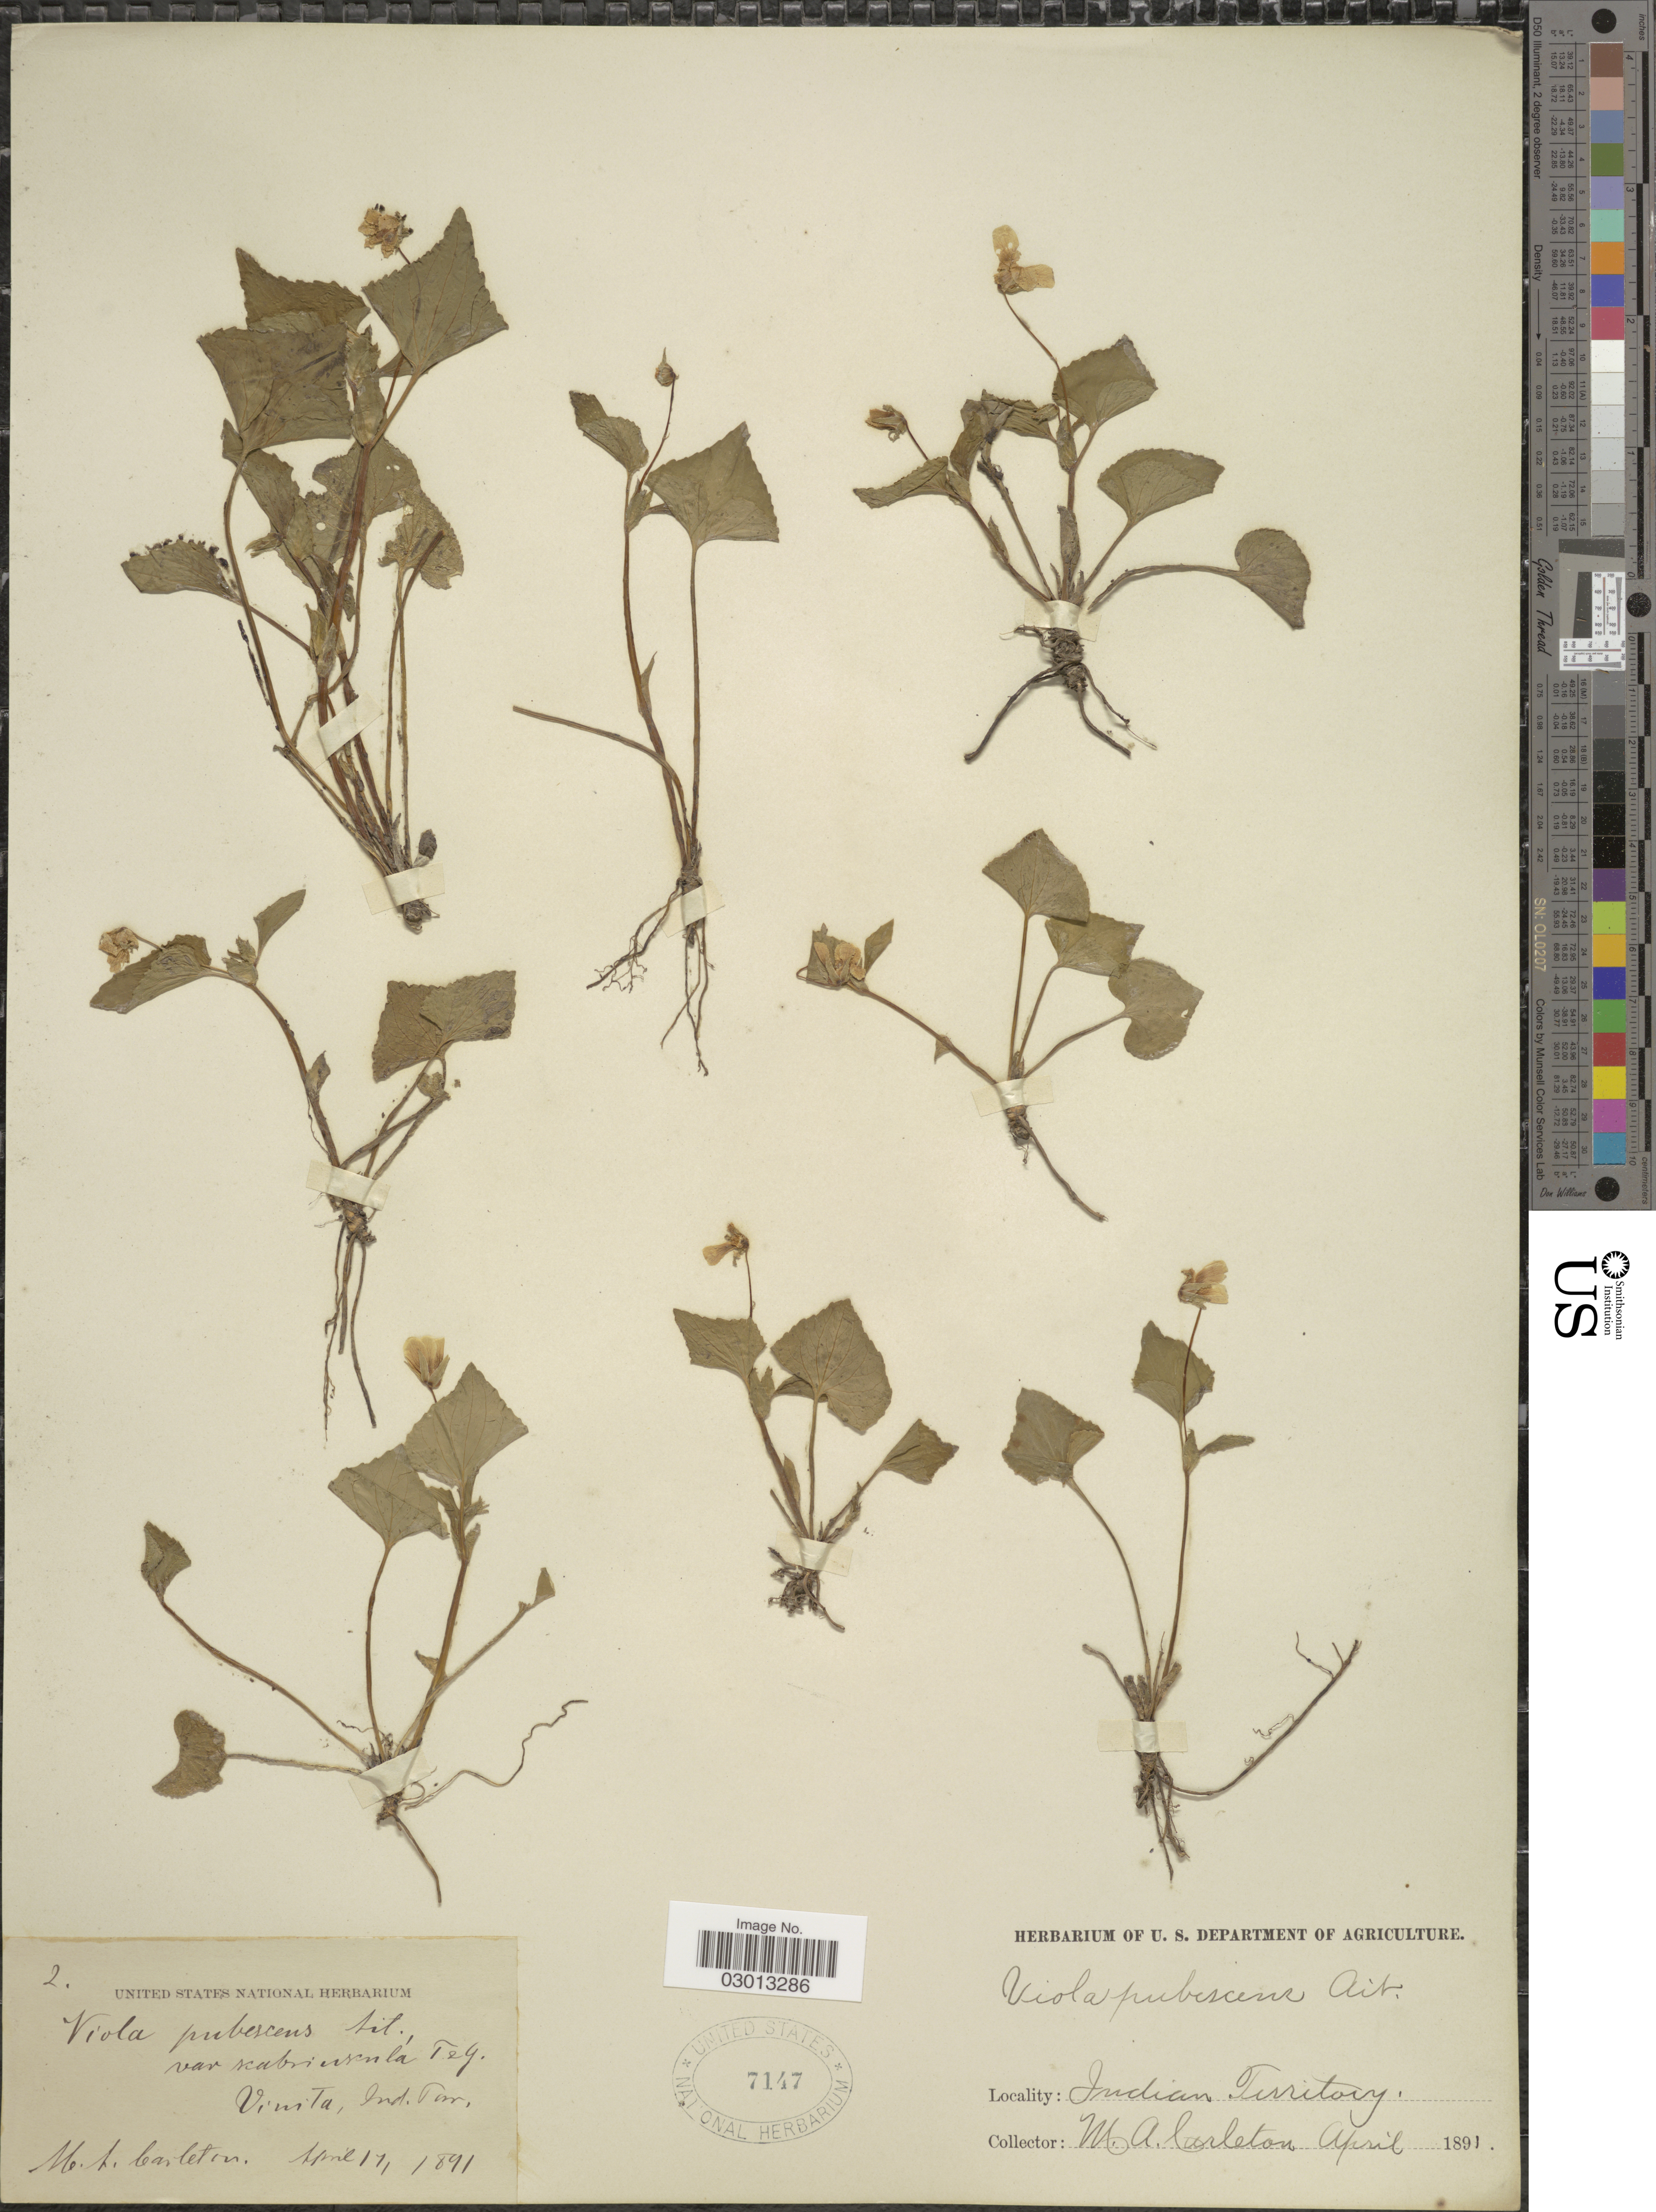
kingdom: Plantae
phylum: Tracheophyta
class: Magnoliopsida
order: Malpighiales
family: Violaceae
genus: Viola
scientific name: Viola pensylvanica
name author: Michx.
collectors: M. A. Carleton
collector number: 2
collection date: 1891-04-17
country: United States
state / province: Oklahoma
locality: Vinita, Indian Territory.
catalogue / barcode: US 7147